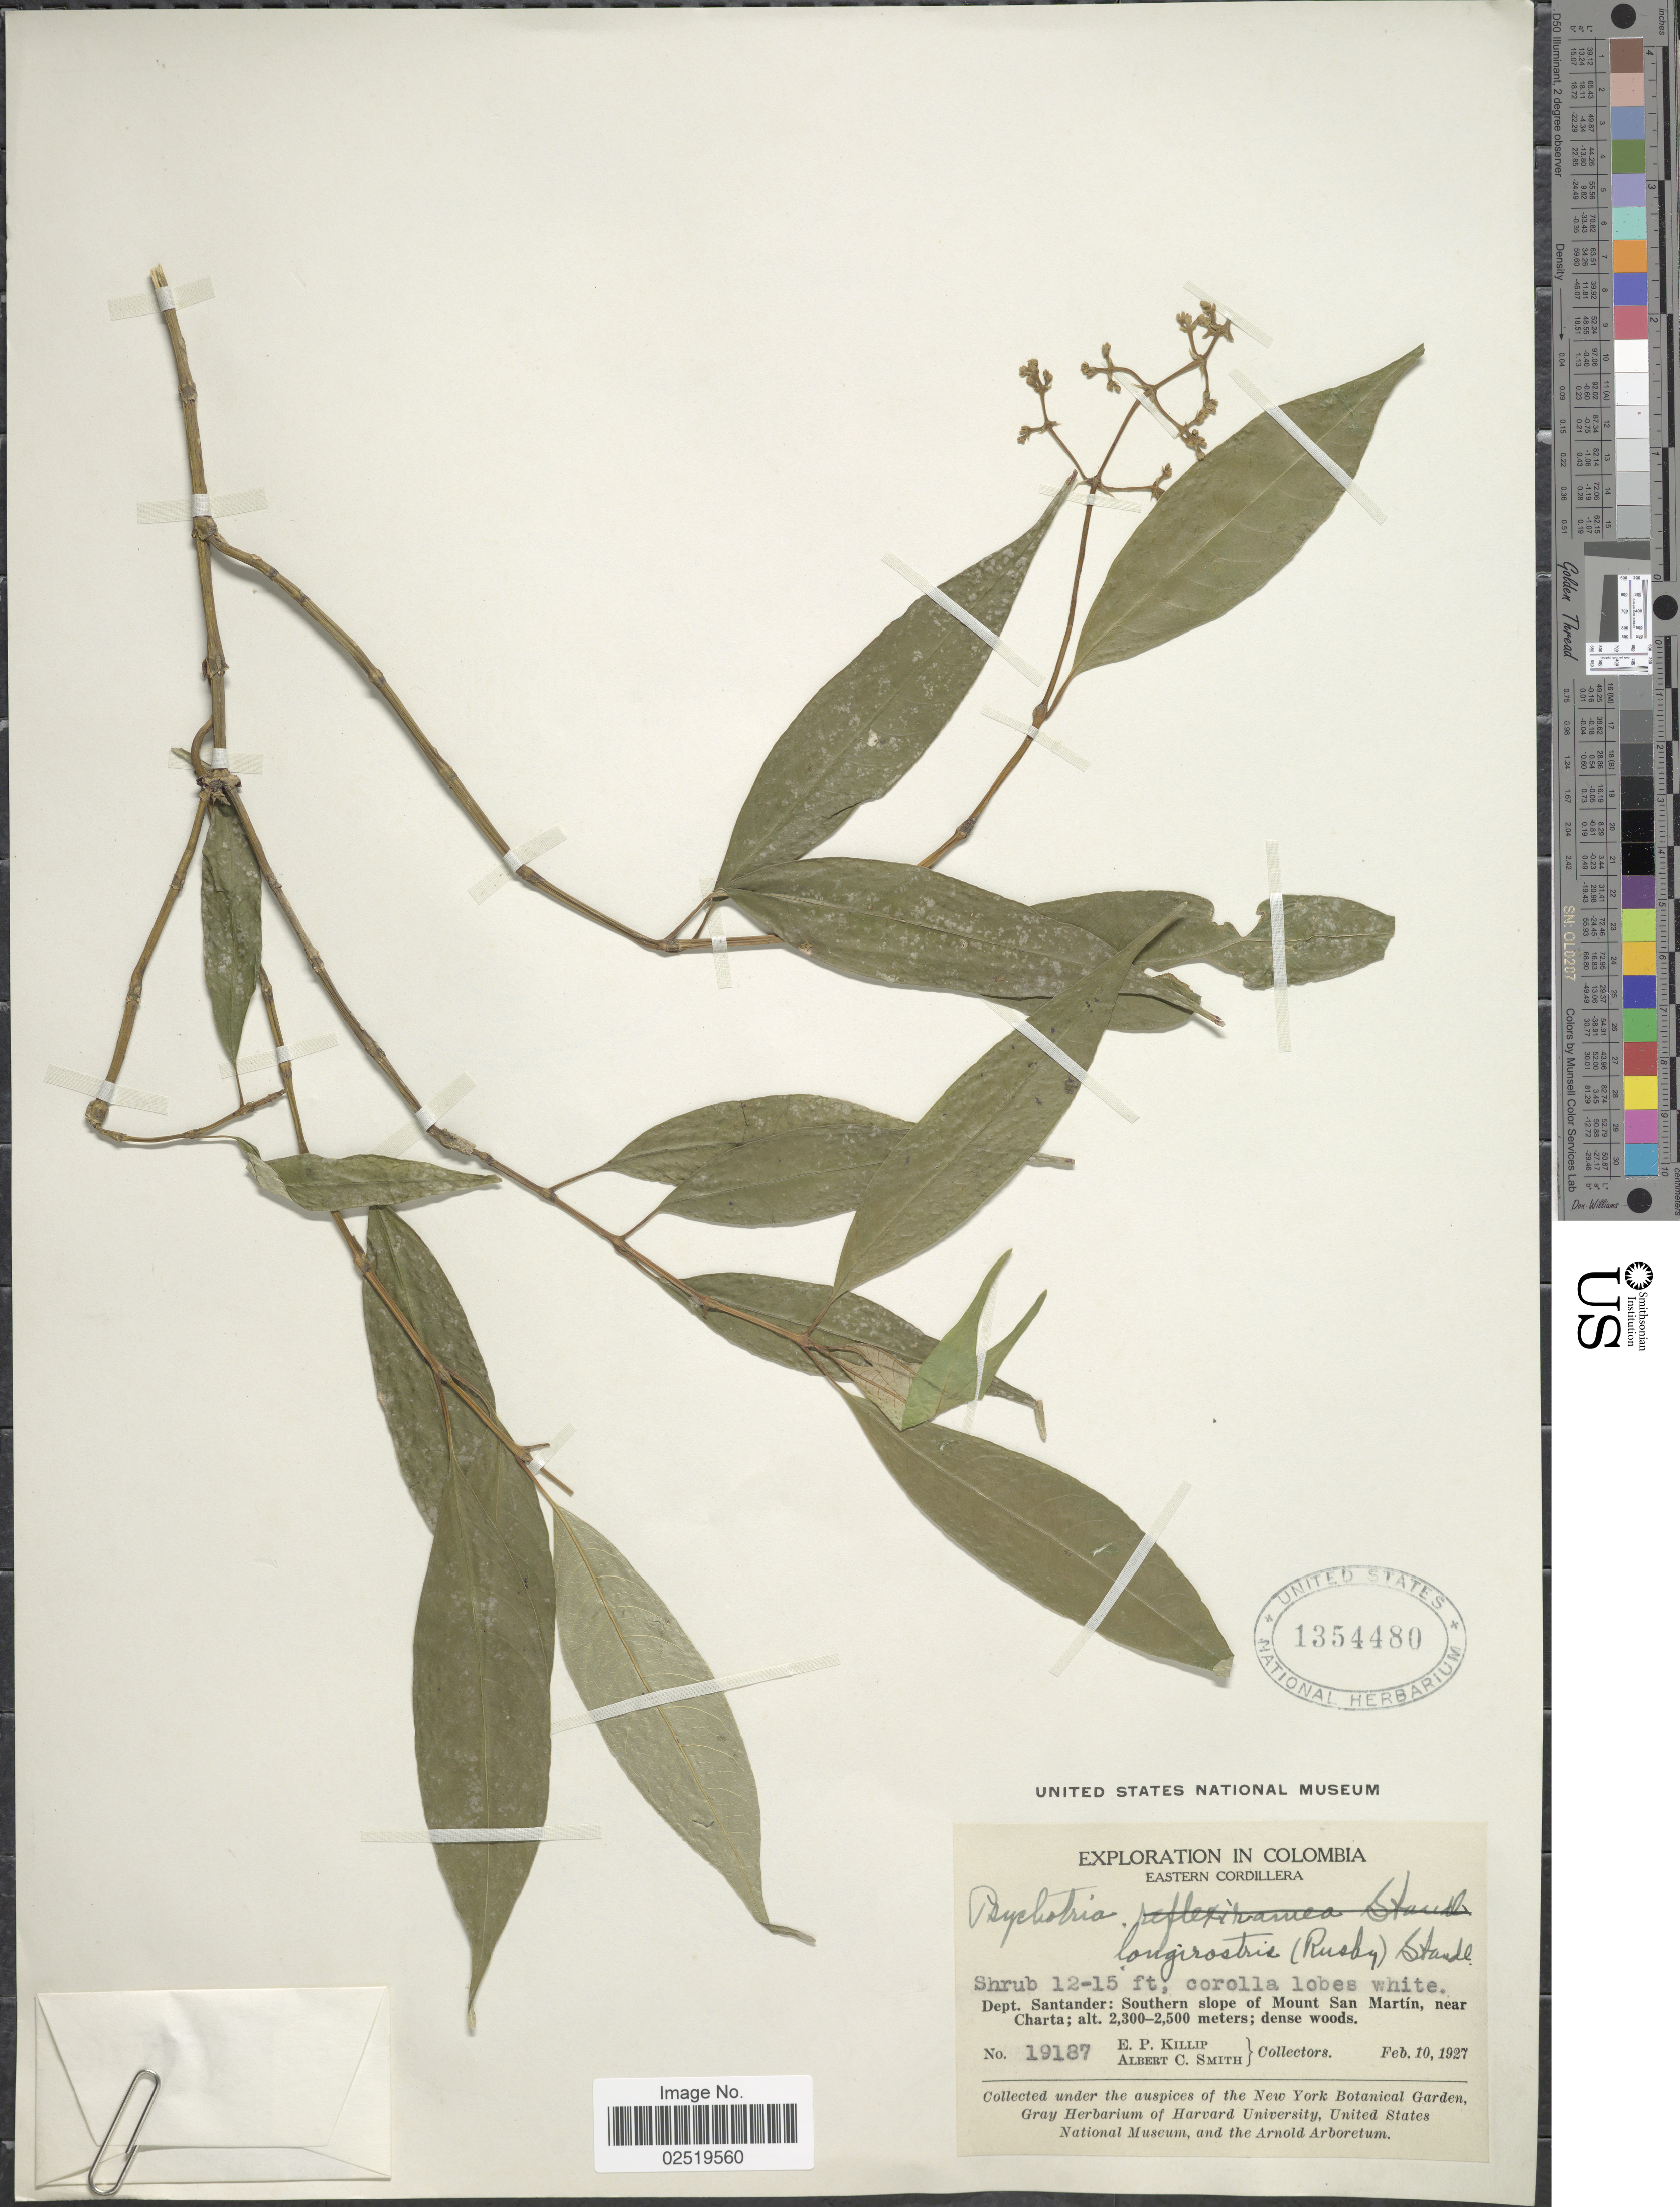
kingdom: Plantae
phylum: Tracheophyta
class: Magnoliopsida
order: Gentianales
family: Rubiaceae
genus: Psychotria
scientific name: Psychotria longirostris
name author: (Rusby) Standl.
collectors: E. P. Killip & A. C. Smith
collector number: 19187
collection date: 1927-02-10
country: Colombia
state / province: Santander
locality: Eastern Cordillera, Southern slope of Mount San Martin, near Charta.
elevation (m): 2300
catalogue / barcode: US 1354480